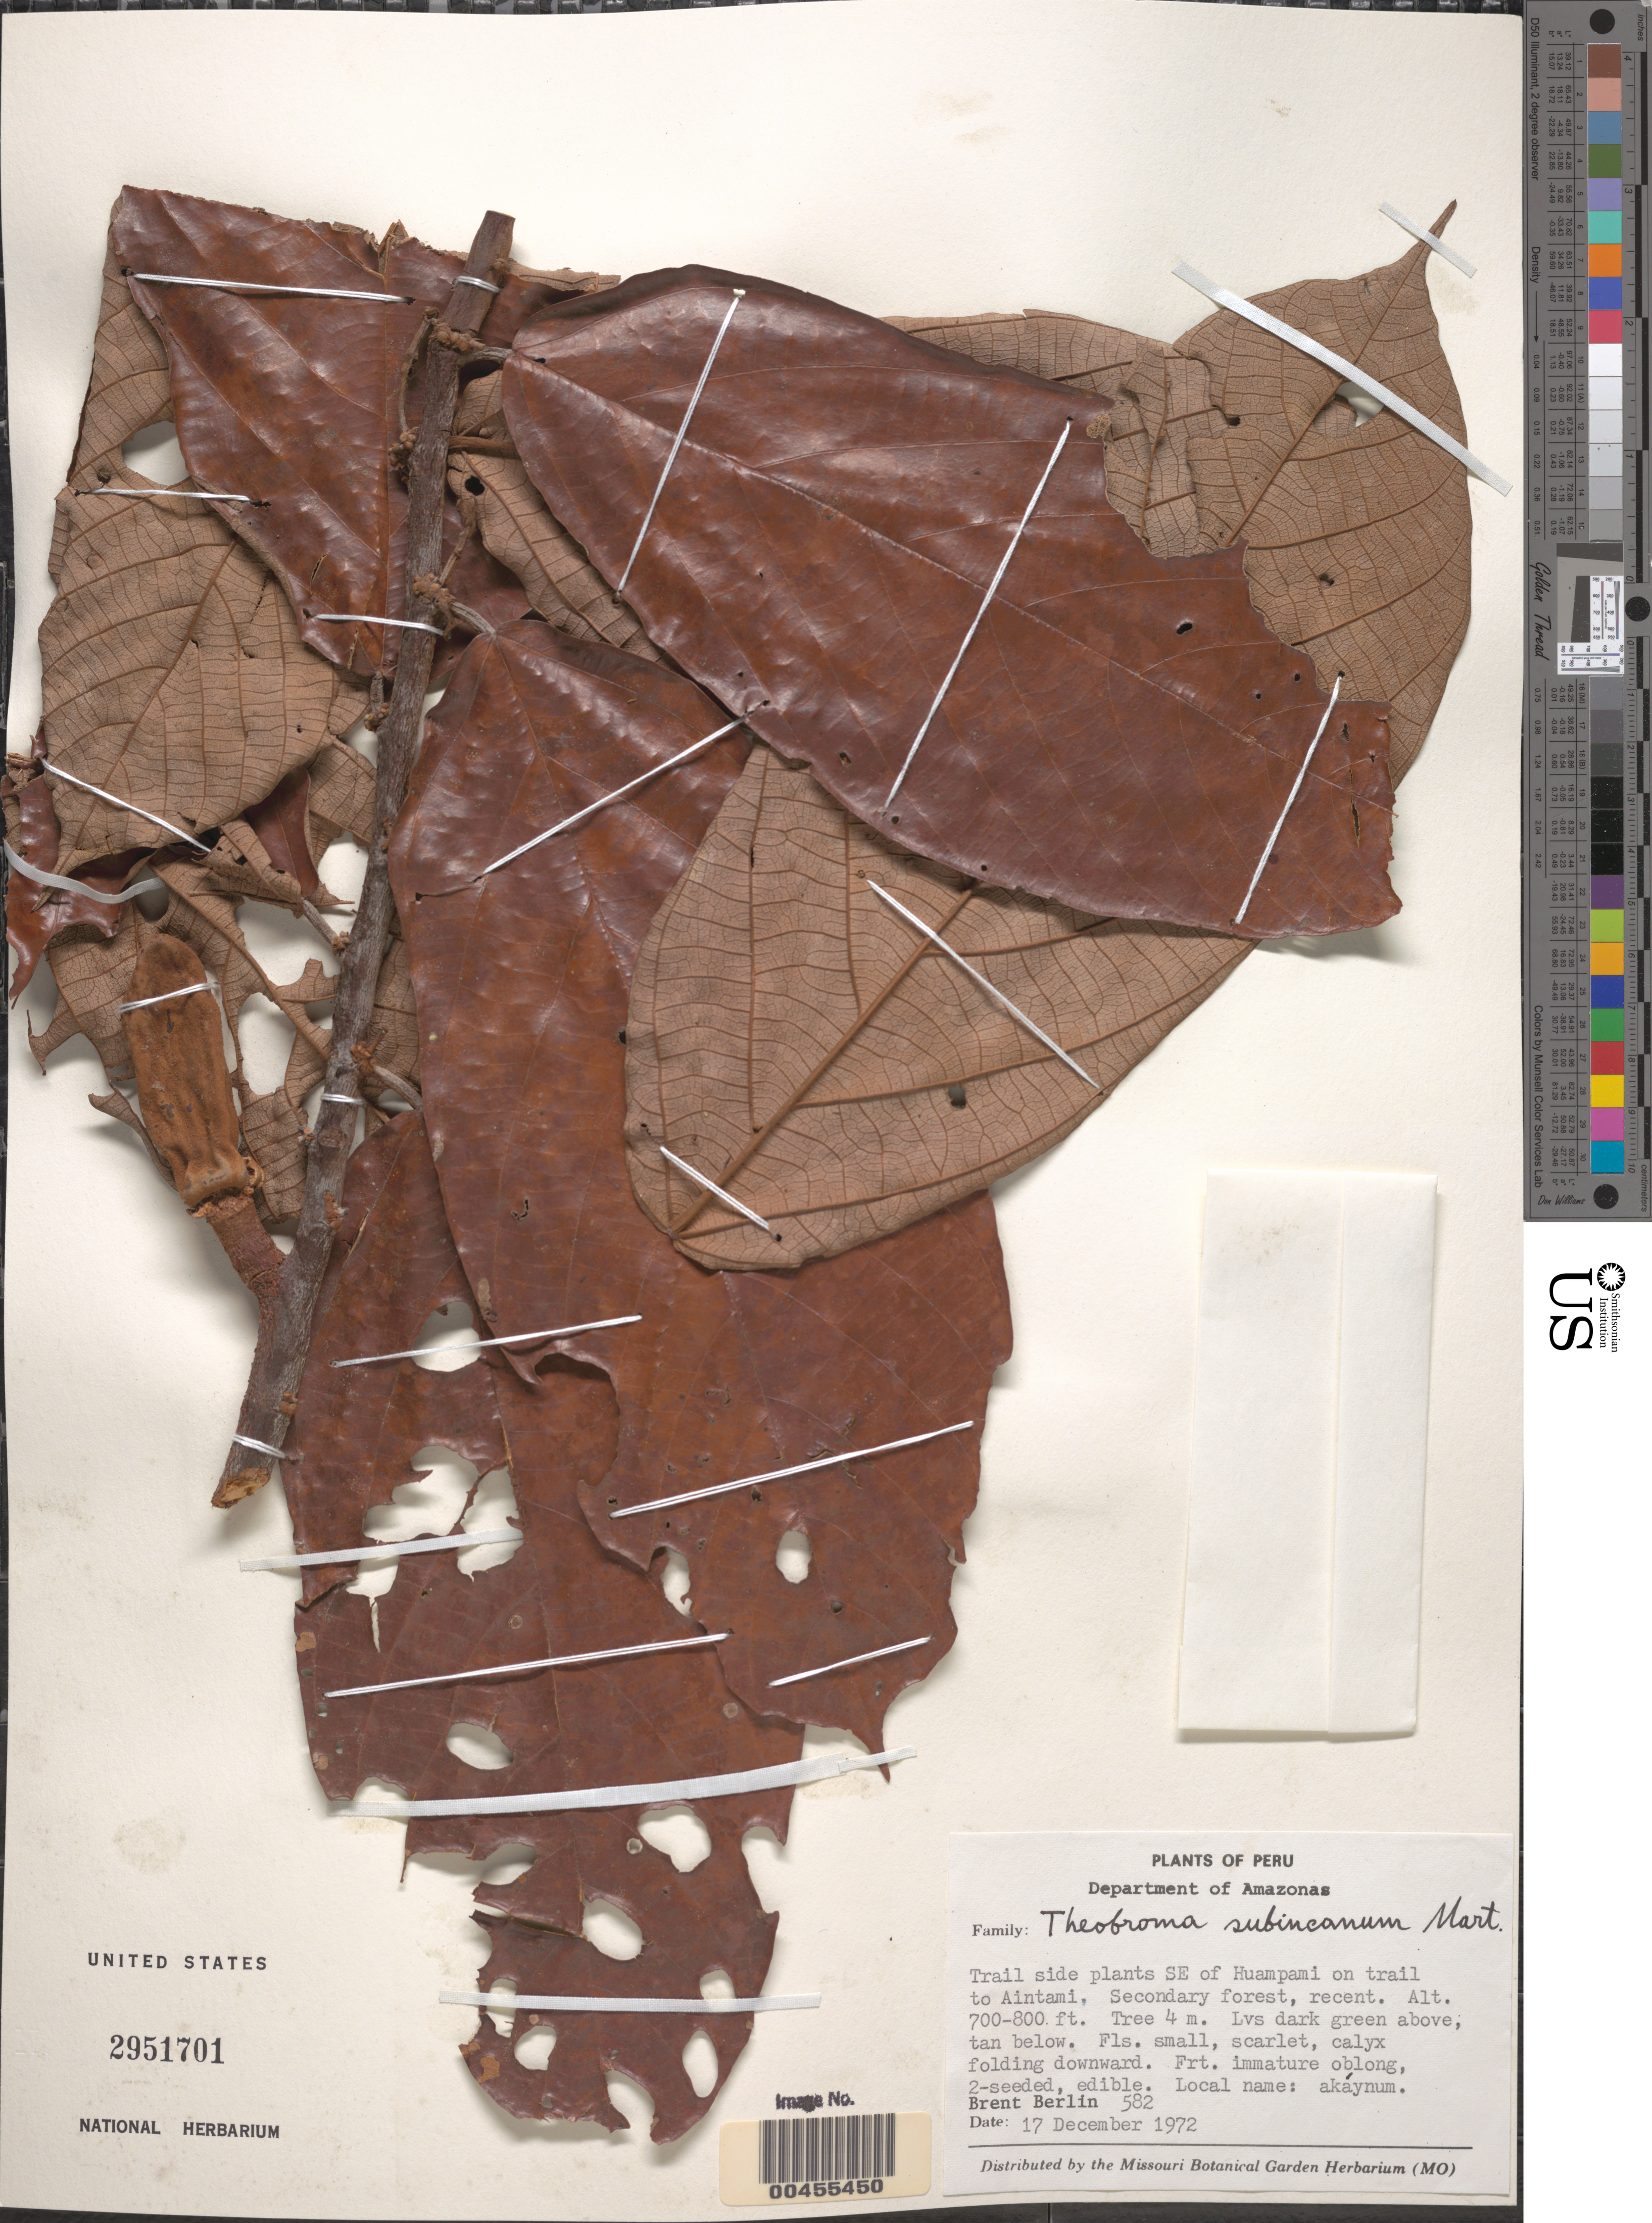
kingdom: Plantae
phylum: Tracheophyta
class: Magnoliopsida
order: Malvales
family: Malvaceae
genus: Theobroma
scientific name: Theobroma subincanum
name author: Mart.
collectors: B. Berlin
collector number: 582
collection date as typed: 17 Dec 1982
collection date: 1982-12-17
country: Peru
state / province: Amazonas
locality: SE of Huampami N trail to Aintami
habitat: Secondary forest, recent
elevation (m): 213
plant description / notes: Common name: akáynum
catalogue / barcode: US 2951701